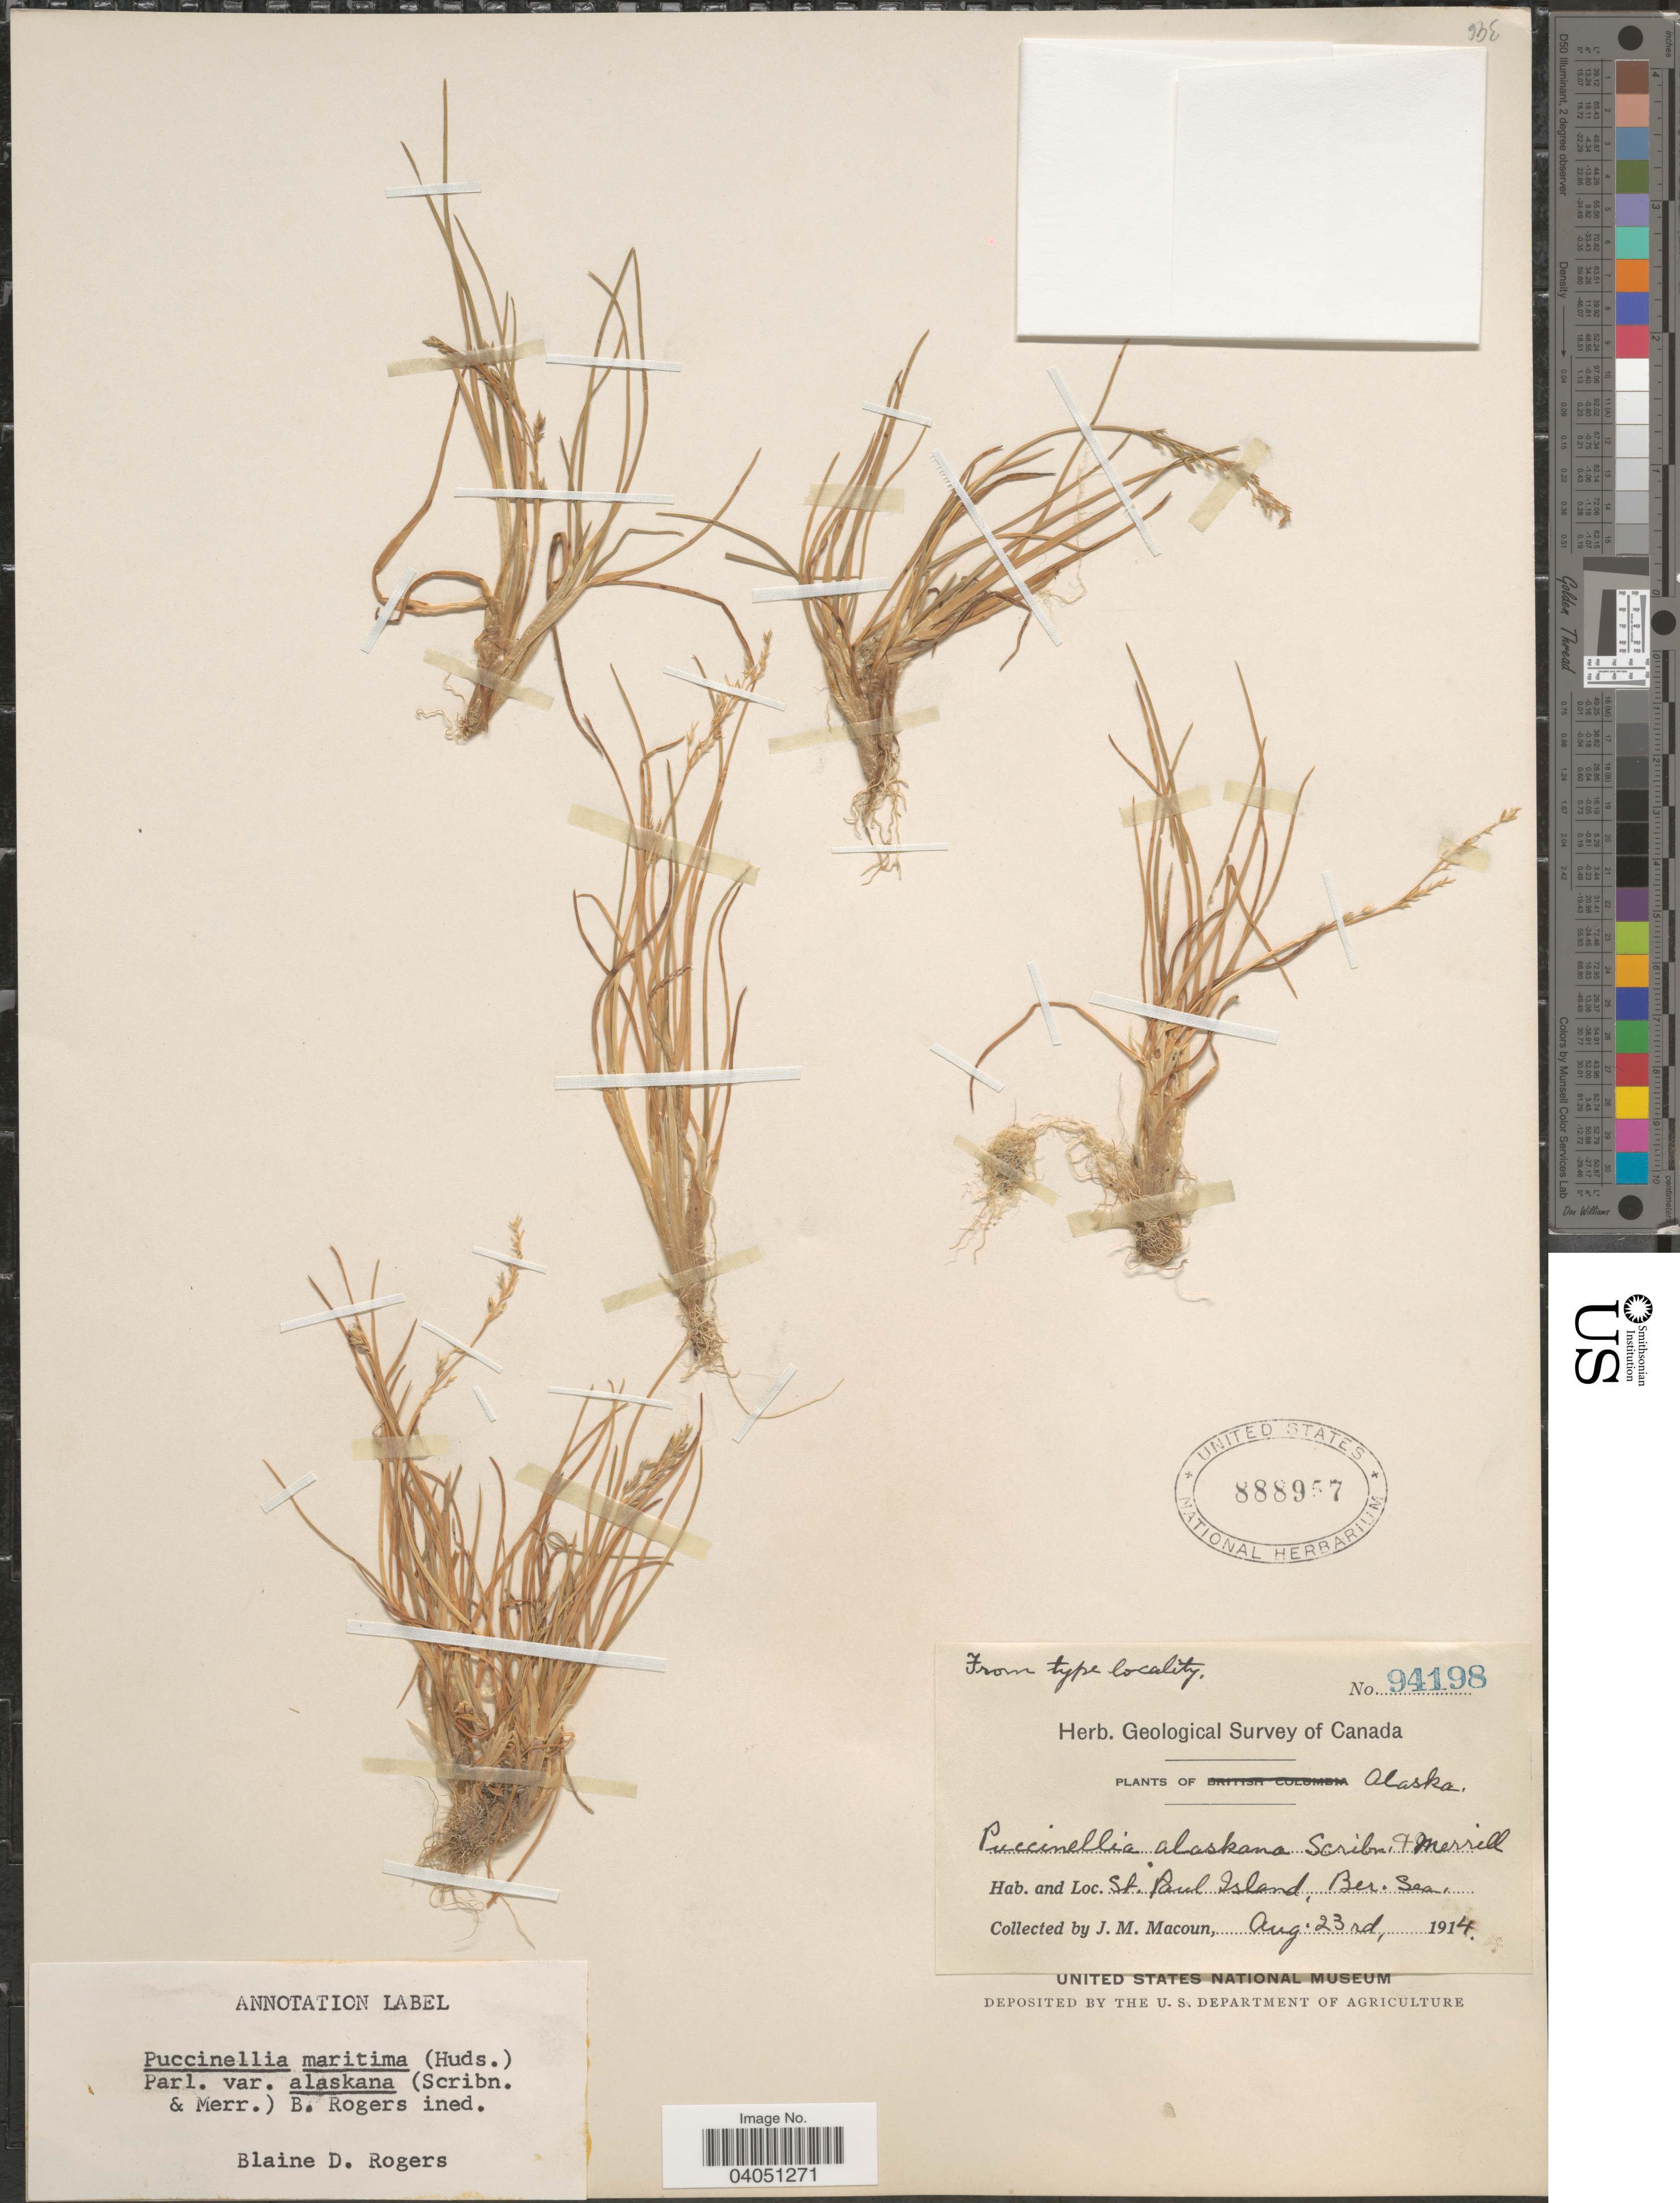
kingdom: Plantae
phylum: Tracheophyta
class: Liliopsida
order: Poales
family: Poaceae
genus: Puccinellia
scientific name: Puccinellia maritima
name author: (Huds.) Parl.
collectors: J. M. Macoun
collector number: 94198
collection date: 1914-08-23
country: United States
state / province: Alaska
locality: St. Paul Island, Ber. Sea.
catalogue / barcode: US 888957